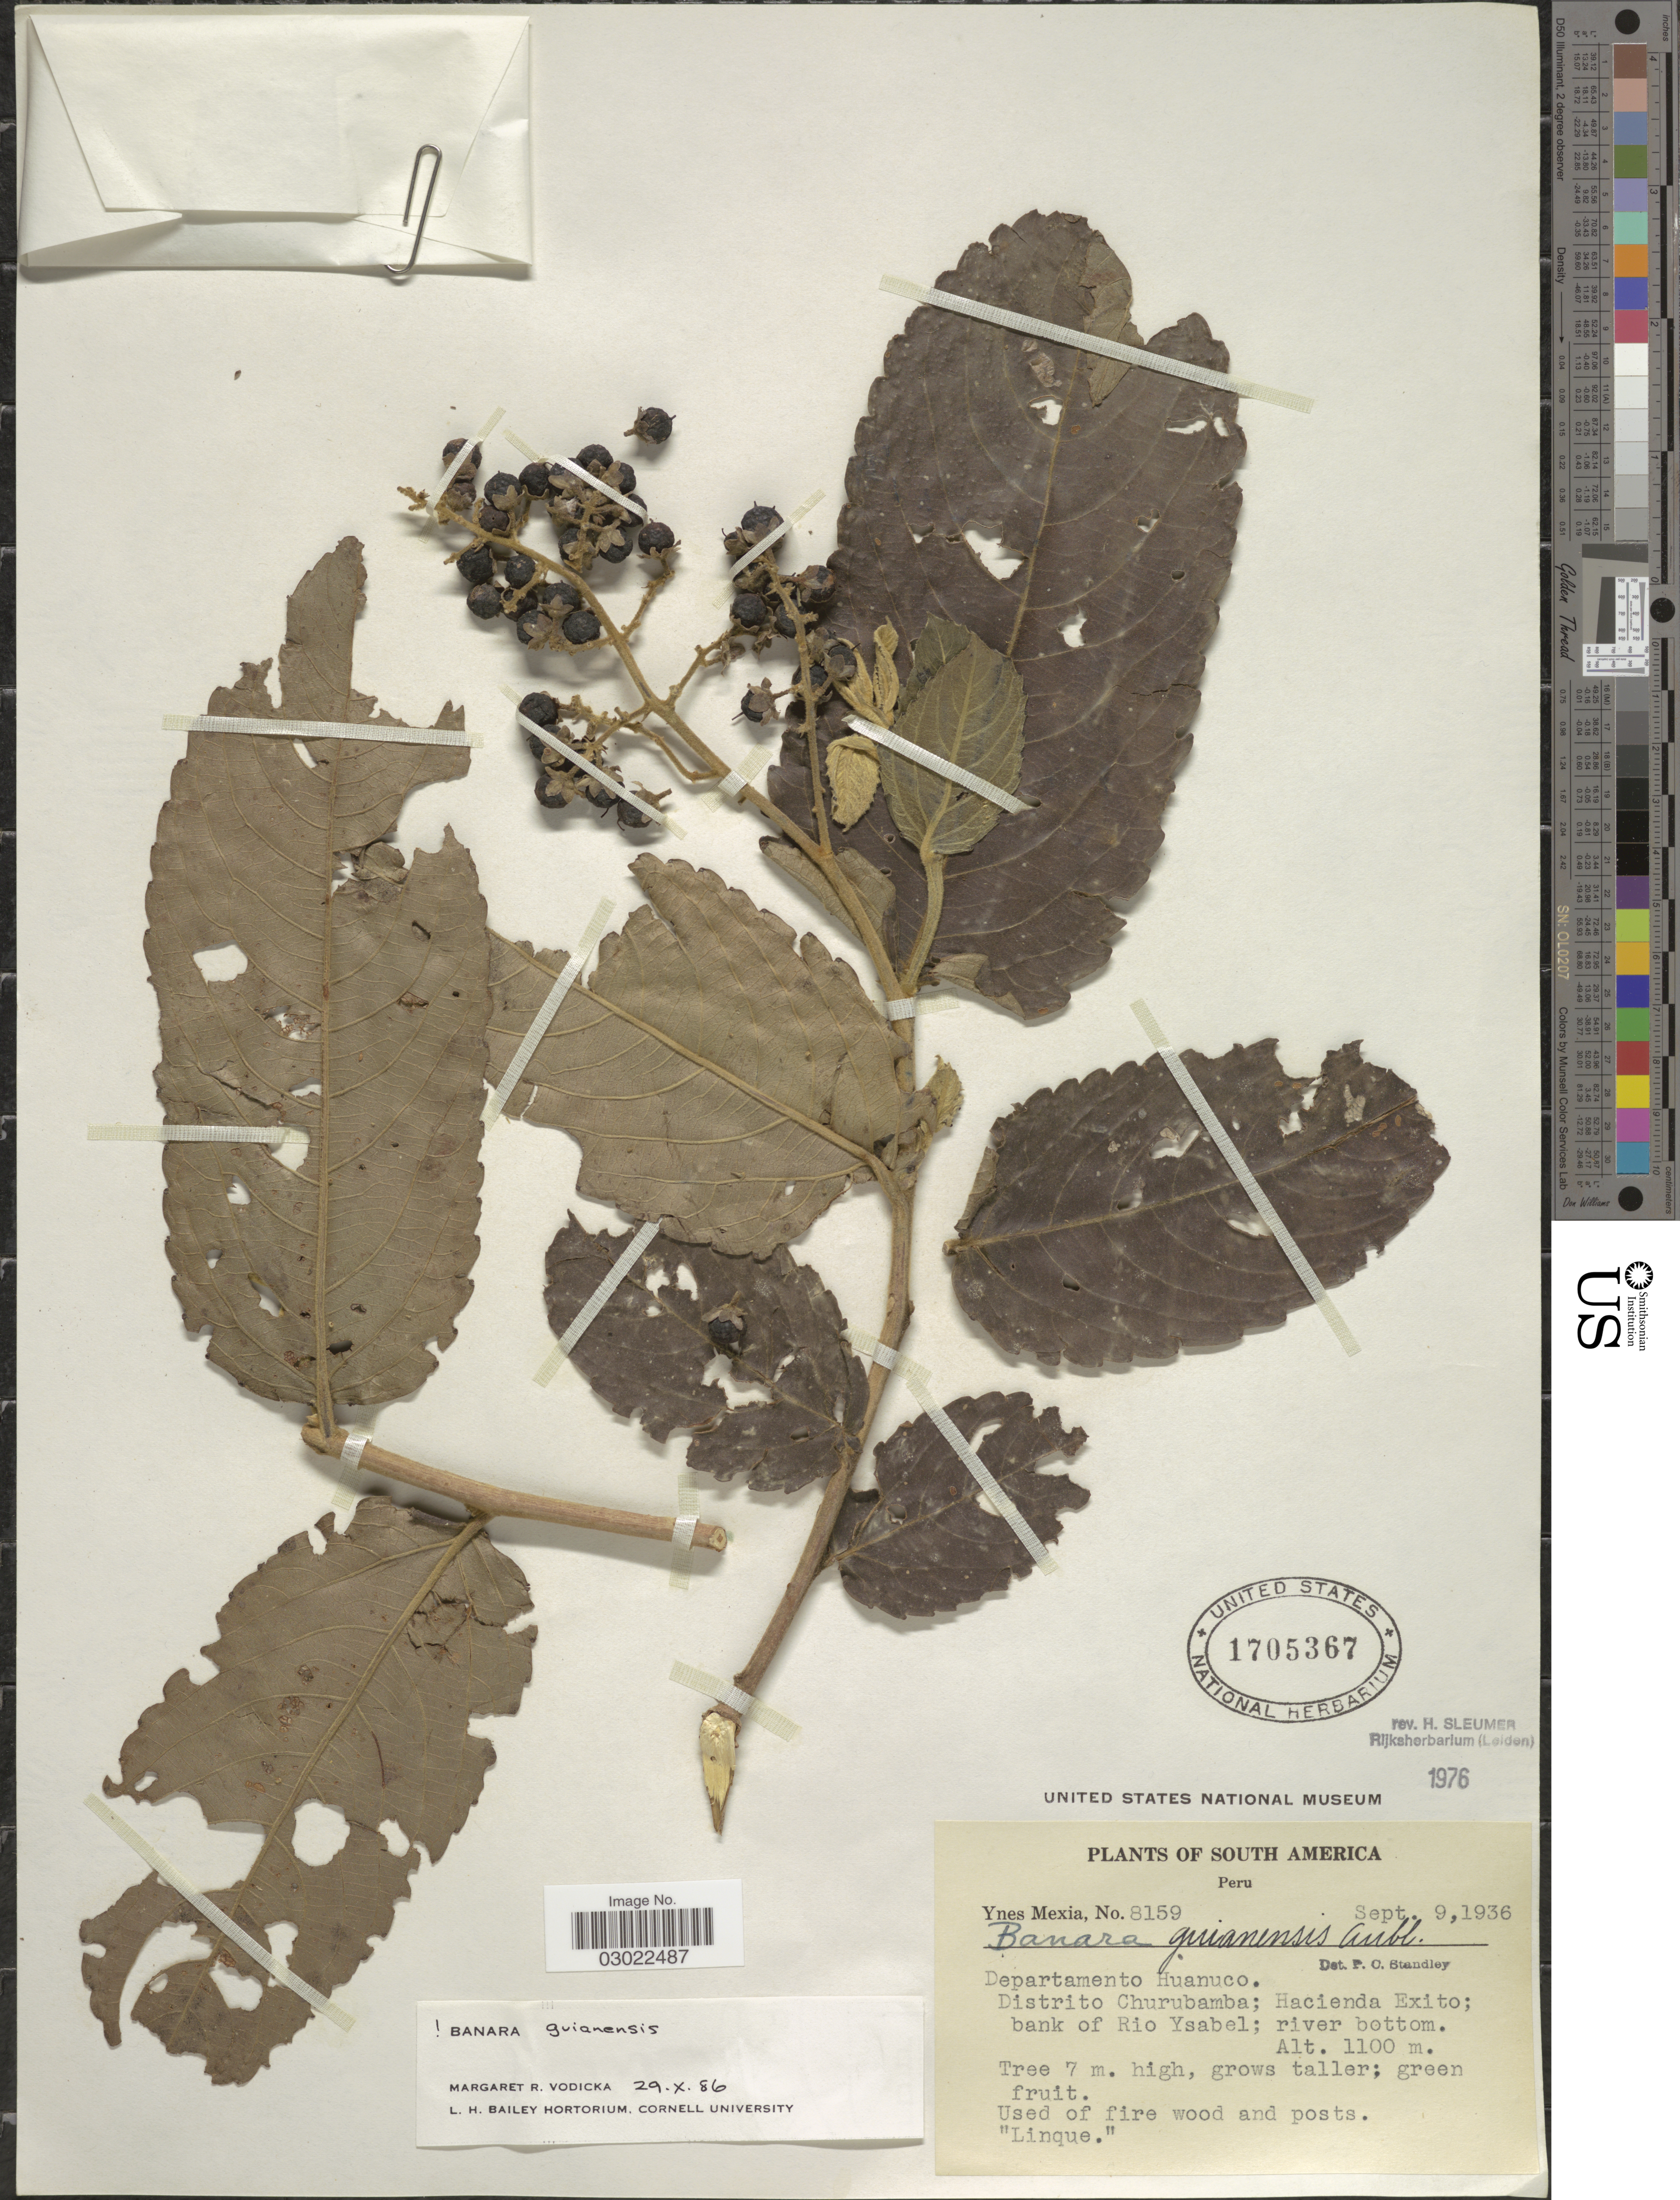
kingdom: Plantae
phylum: Tracheophyta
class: Magnoliopsida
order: Malpighiales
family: Salicaceae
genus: Banara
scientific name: Banara guianensis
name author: Aubl.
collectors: Y. Mexia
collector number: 8159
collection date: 1936-09-09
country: Peru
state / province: Huánuco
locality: Departamento Huanuco. Distrito Churubamba; Hacienda Exito; bank of Rio Ysabel; river bottom.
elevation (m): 1100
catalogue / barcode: US 1705367